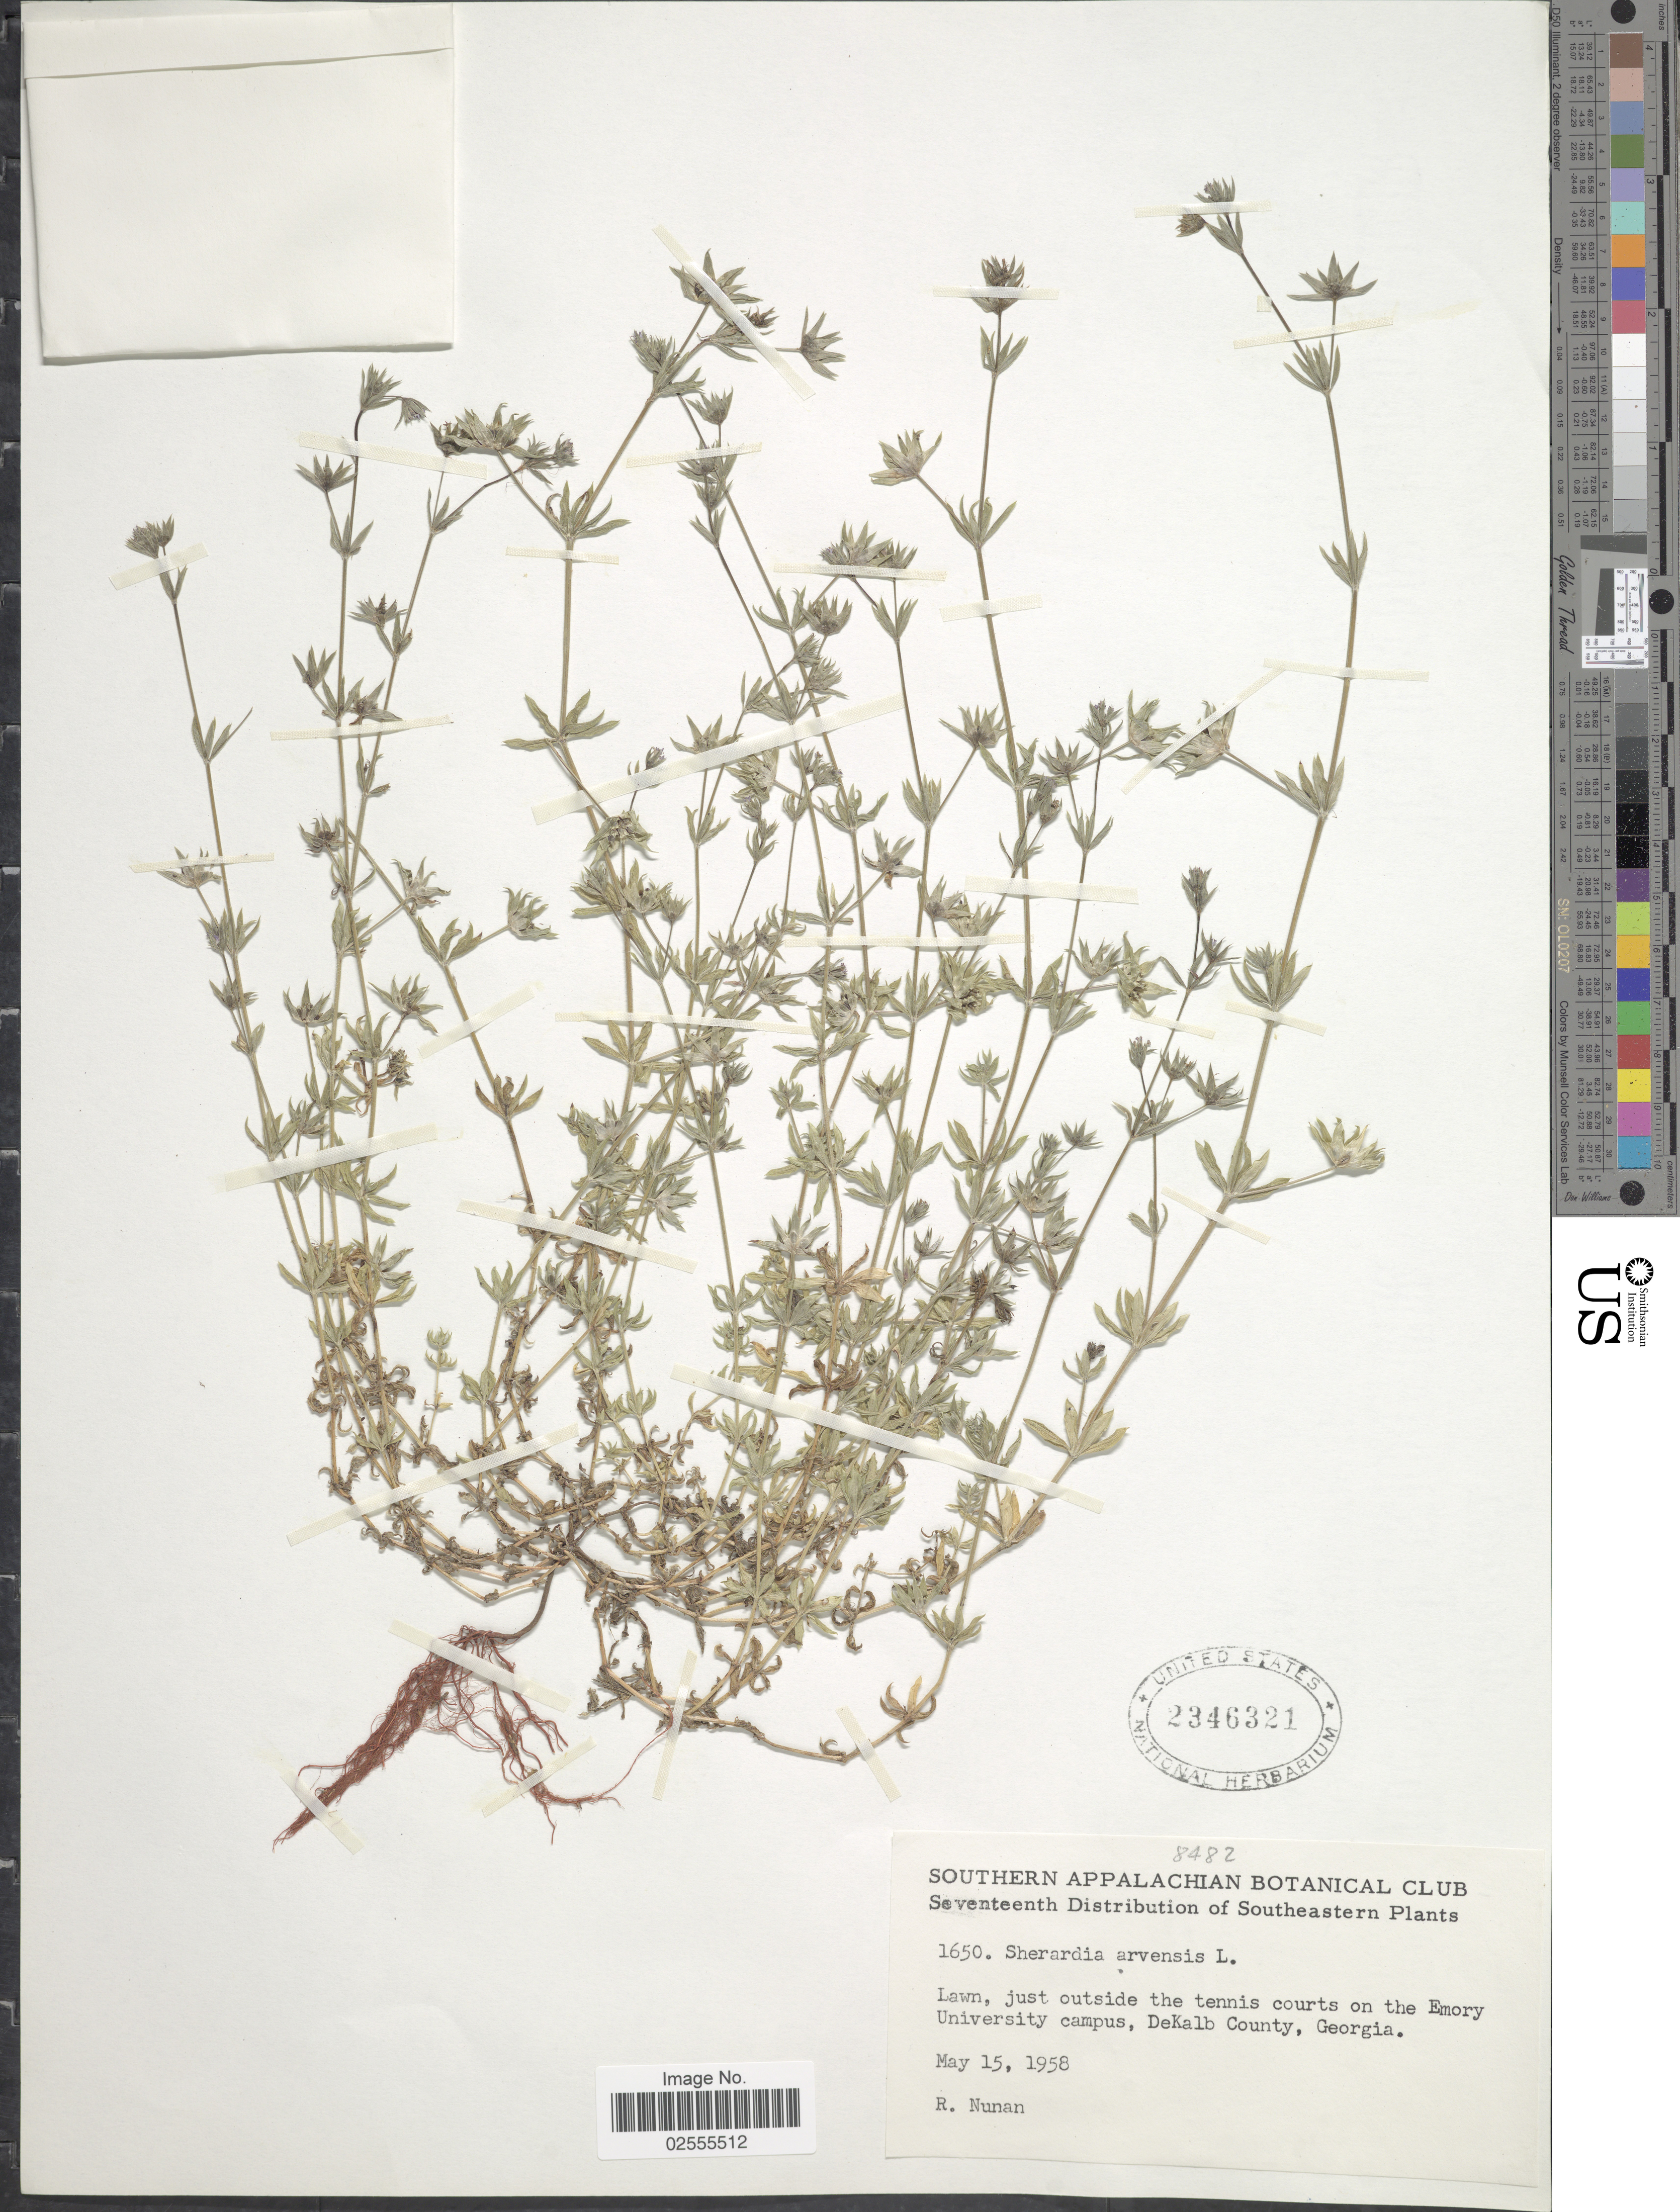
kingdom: Plantae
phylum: Tracheophyta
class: Magnoliopsida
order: Gentianales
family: Rubiaceae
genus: Sherardia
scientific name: Sherardia arvensis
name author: L.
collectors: R. Nunan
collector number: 1650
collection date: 1958-05-15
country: United States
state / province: Georgia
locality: Lawn, just outside the tennis courts on the Emory University campus, DeKalb County.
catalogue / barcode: US 2346321